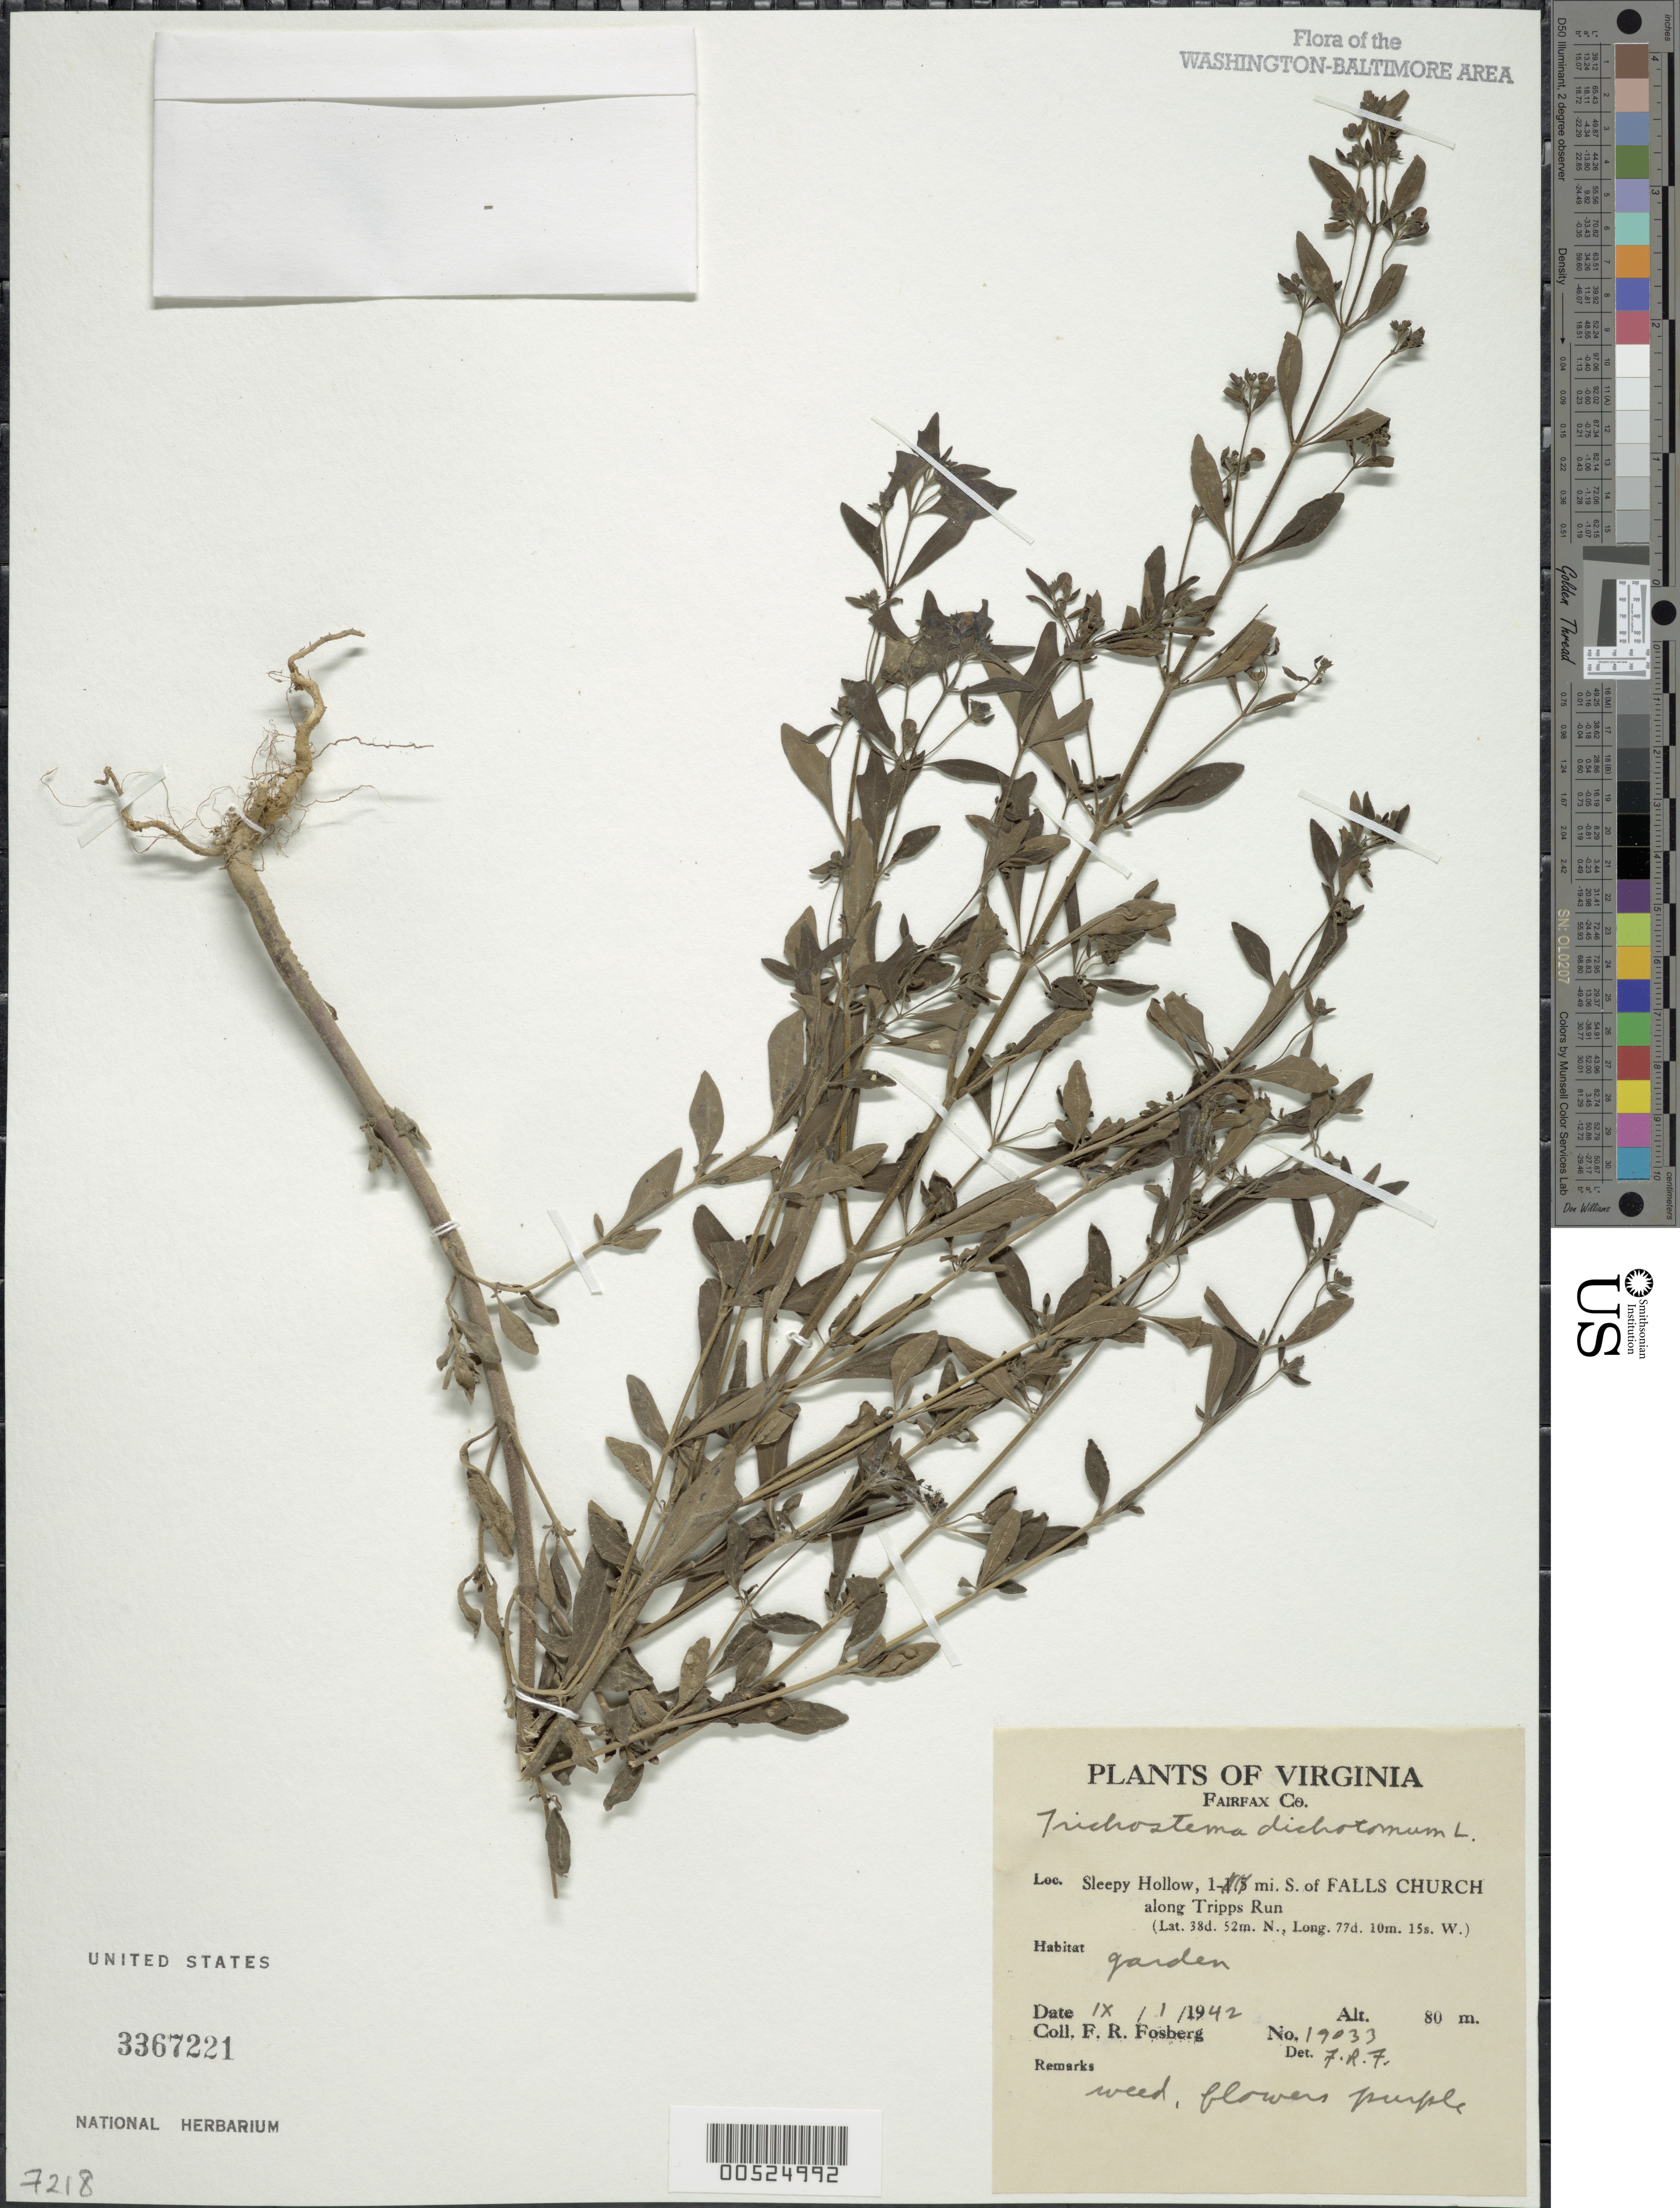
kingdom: Plantae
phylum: Tracheophyta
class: Magnoliopsida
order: Lamiales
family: Lamiaceae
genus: Trichostema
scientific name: Trichostema dichotomum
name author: L.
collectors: F. R. Fosberg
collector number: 19033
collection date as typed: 01 Sep 1942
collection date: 1942-09-01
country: United States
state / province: Virginia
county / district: Fairfax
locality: Sleepy Hollow, 1 mi. S of Falls Church, along Tripps Run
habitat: Garden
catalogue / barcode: US 3367221